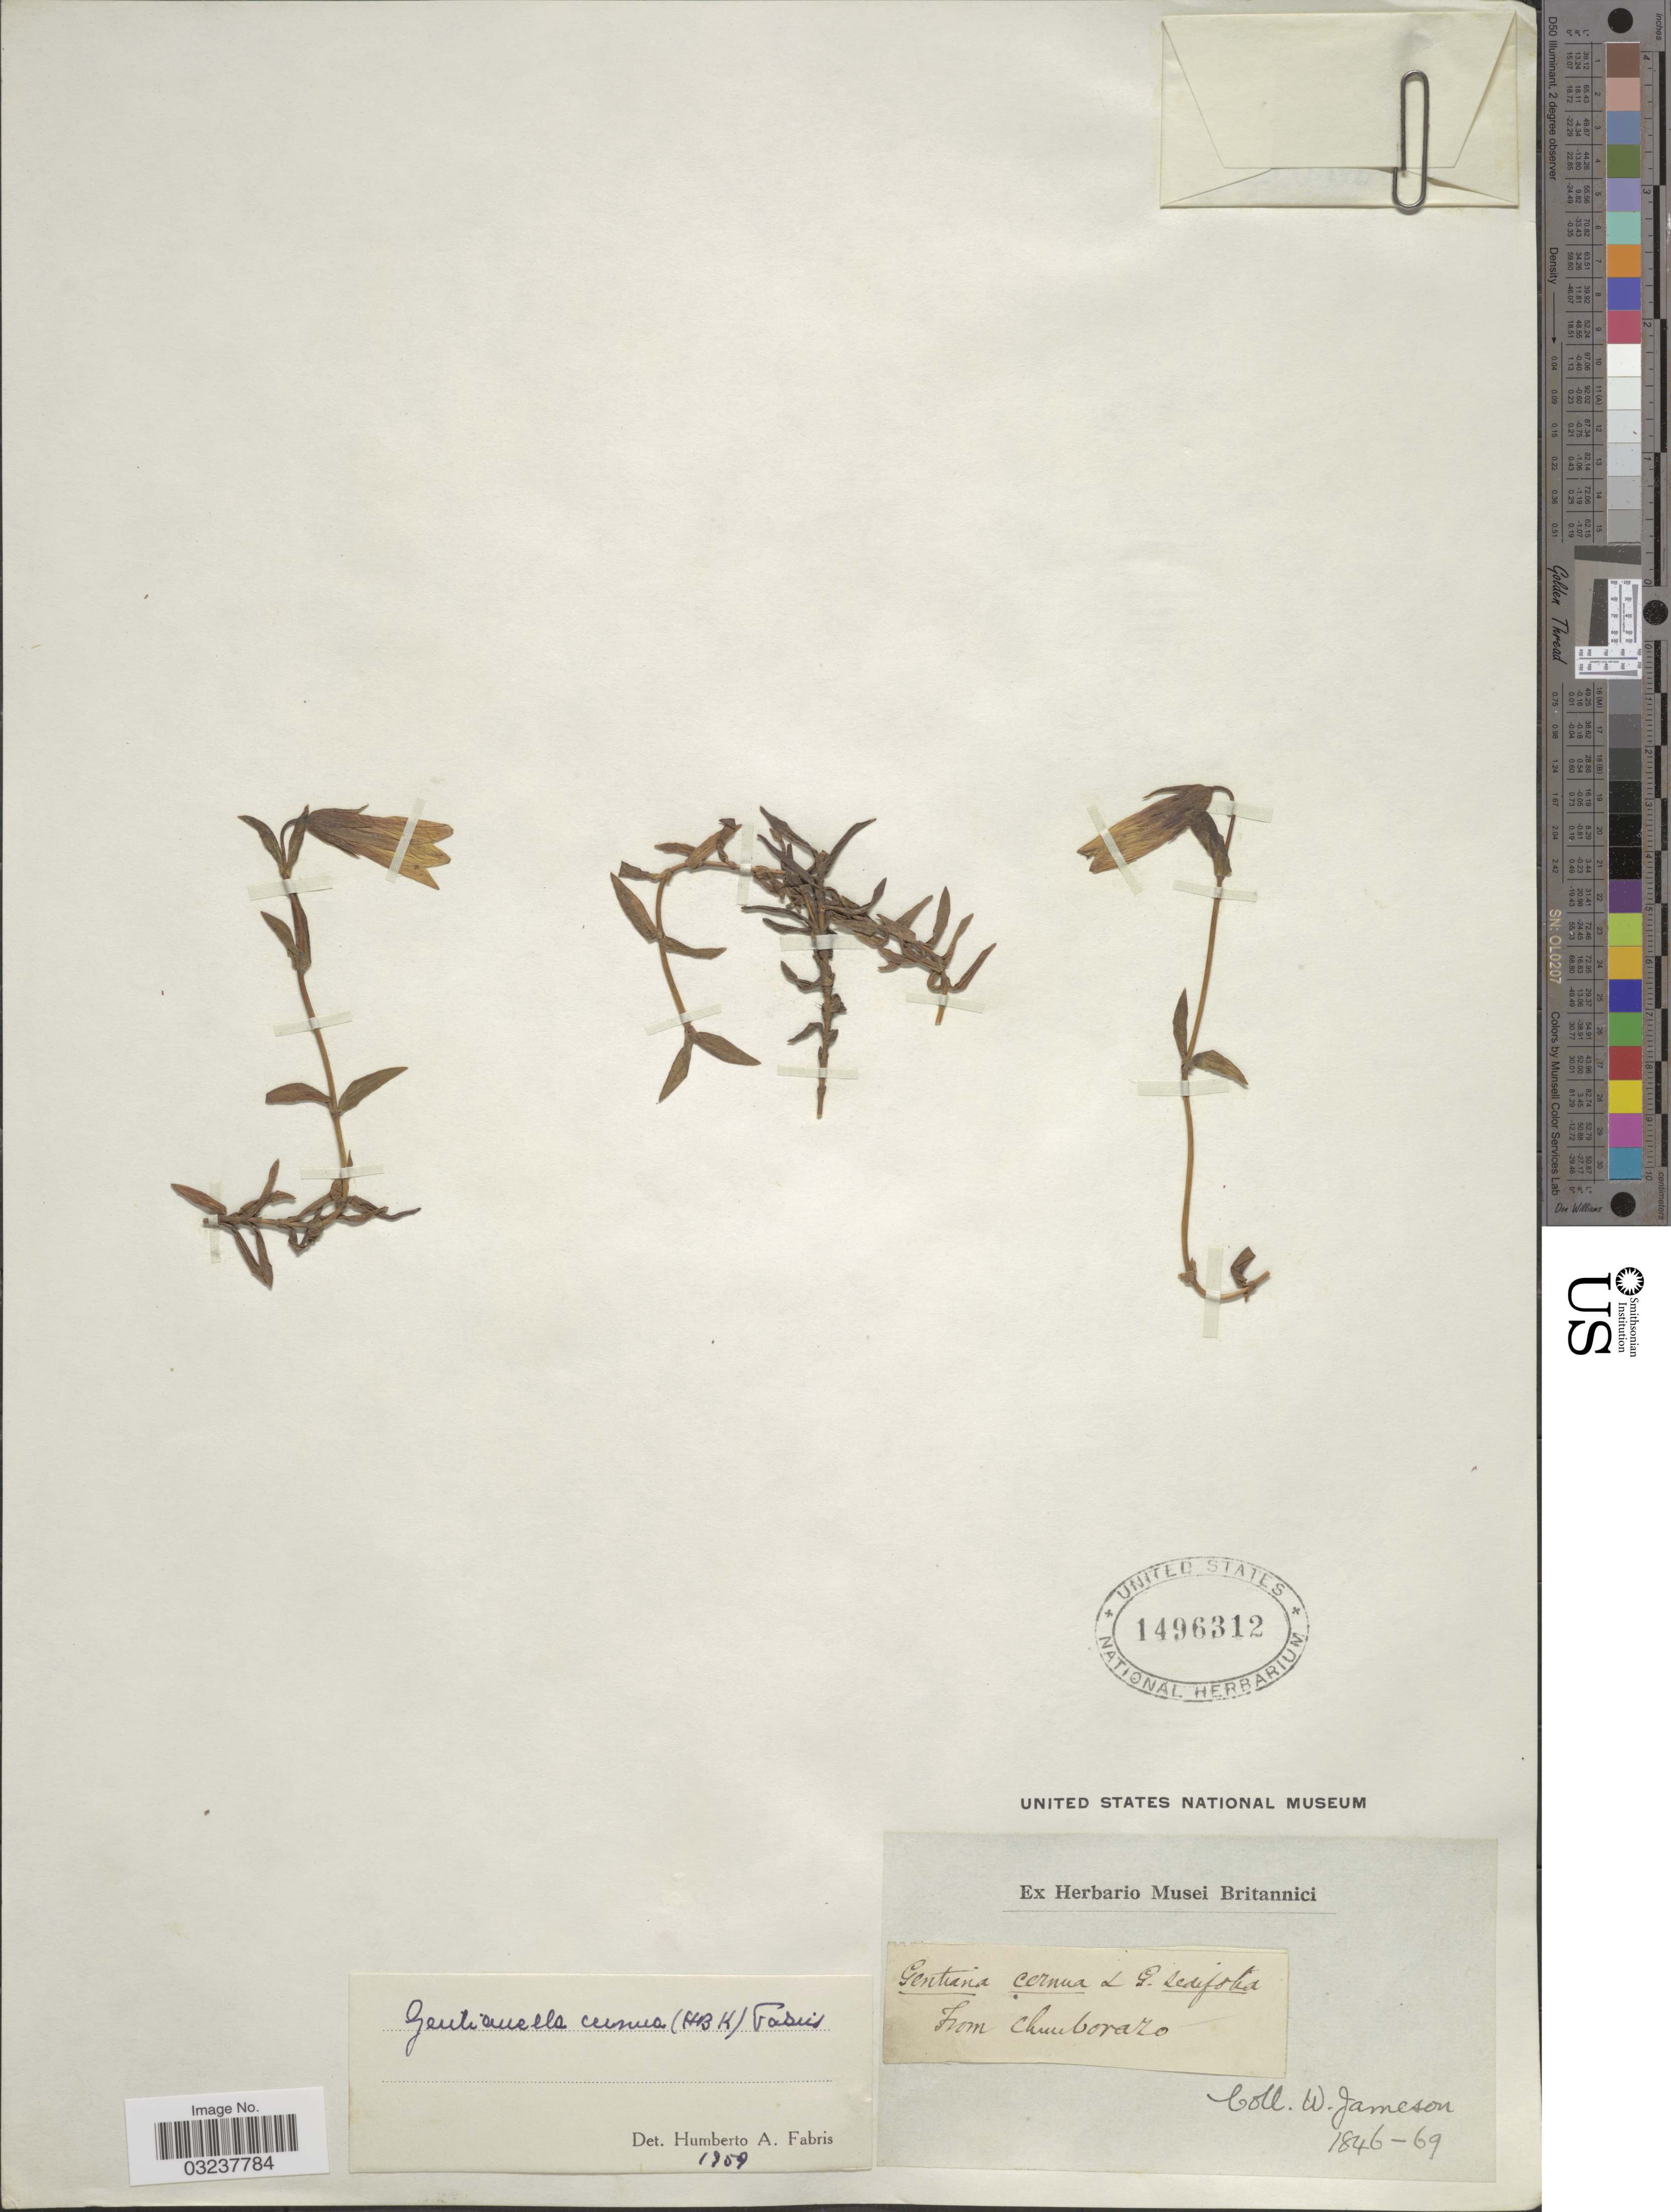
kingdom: Plantae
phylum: Tracheophyta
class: Magnoliopsida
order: Gentianales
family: Gentianaceae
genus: Gentianella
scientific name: Gentianella cernua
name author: (Kunth) Fabris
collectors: W. Jameson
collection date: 1846/1869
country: Ecuador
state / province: Chimborazo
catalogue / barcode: US 1496312